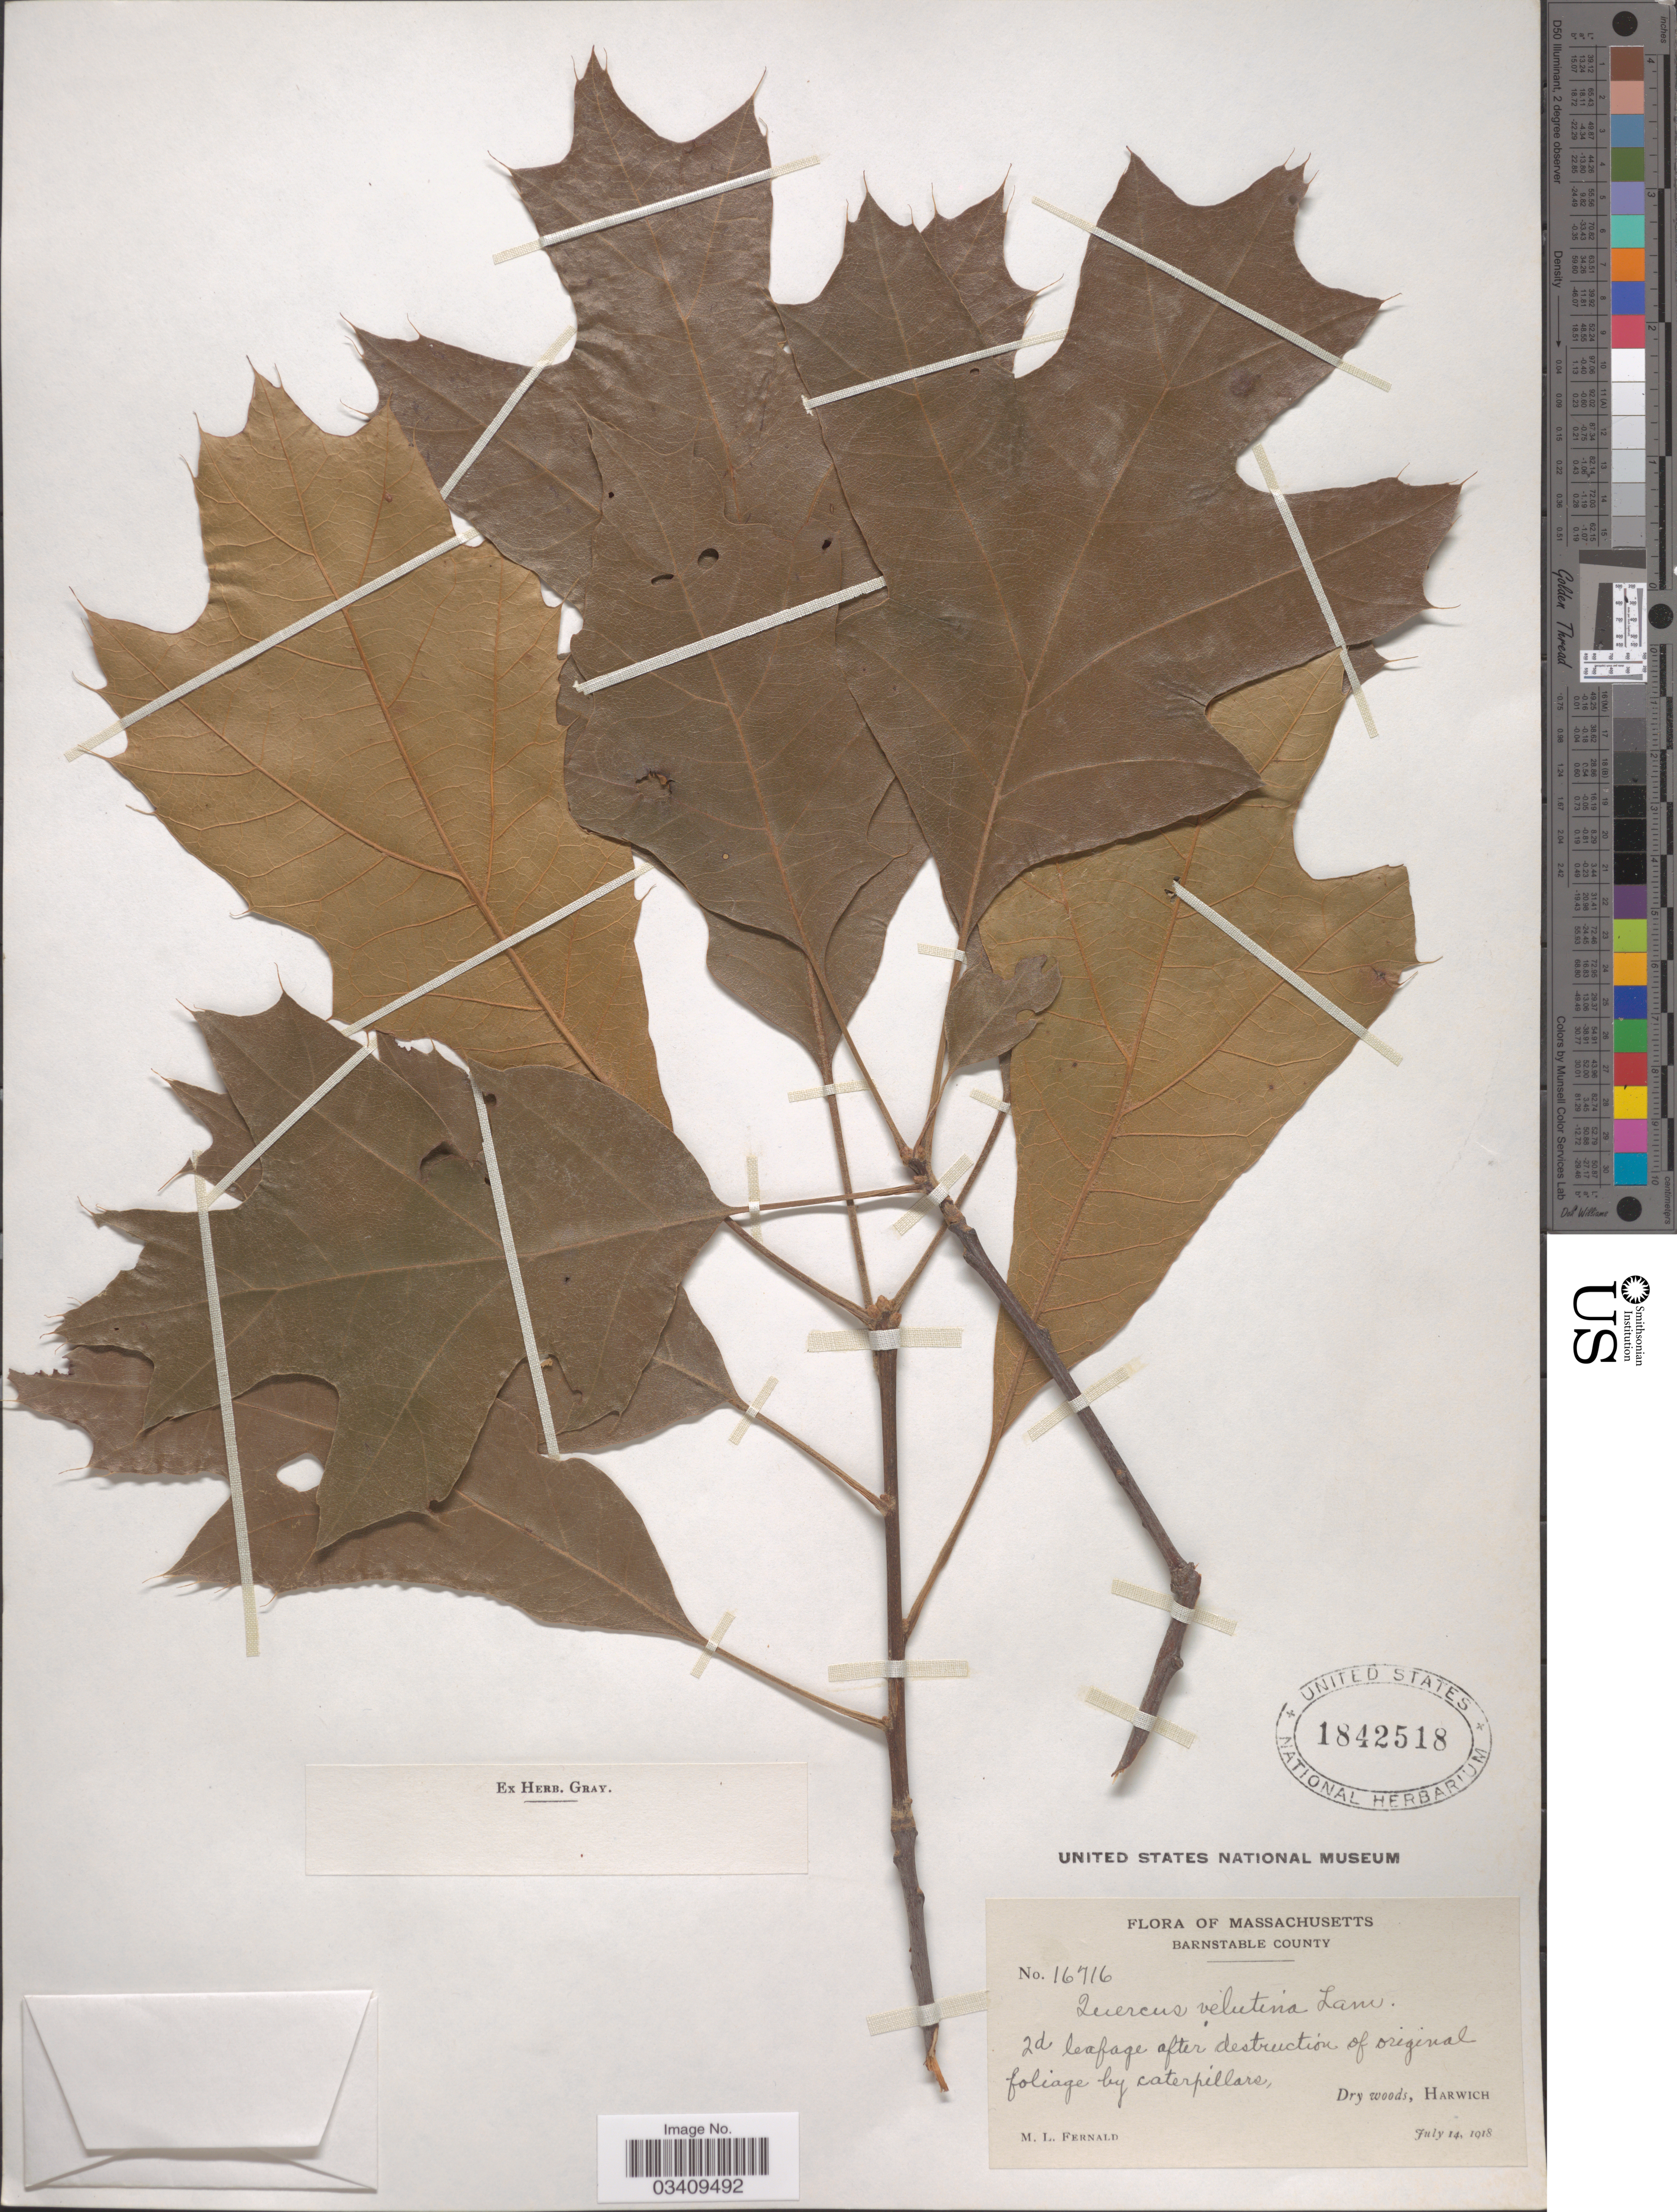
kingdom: Plantae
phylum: Tracheophyta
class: Magnoliopsida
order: Fagales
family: Fagaceae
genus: Quercus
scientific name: Quercus velutina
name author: Lam.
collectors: M. L. Fernald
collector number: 16716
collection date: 1918-07-14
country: United States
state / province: Massachusetts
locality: Barnstable County. Harwich.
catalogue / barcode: US 1842518